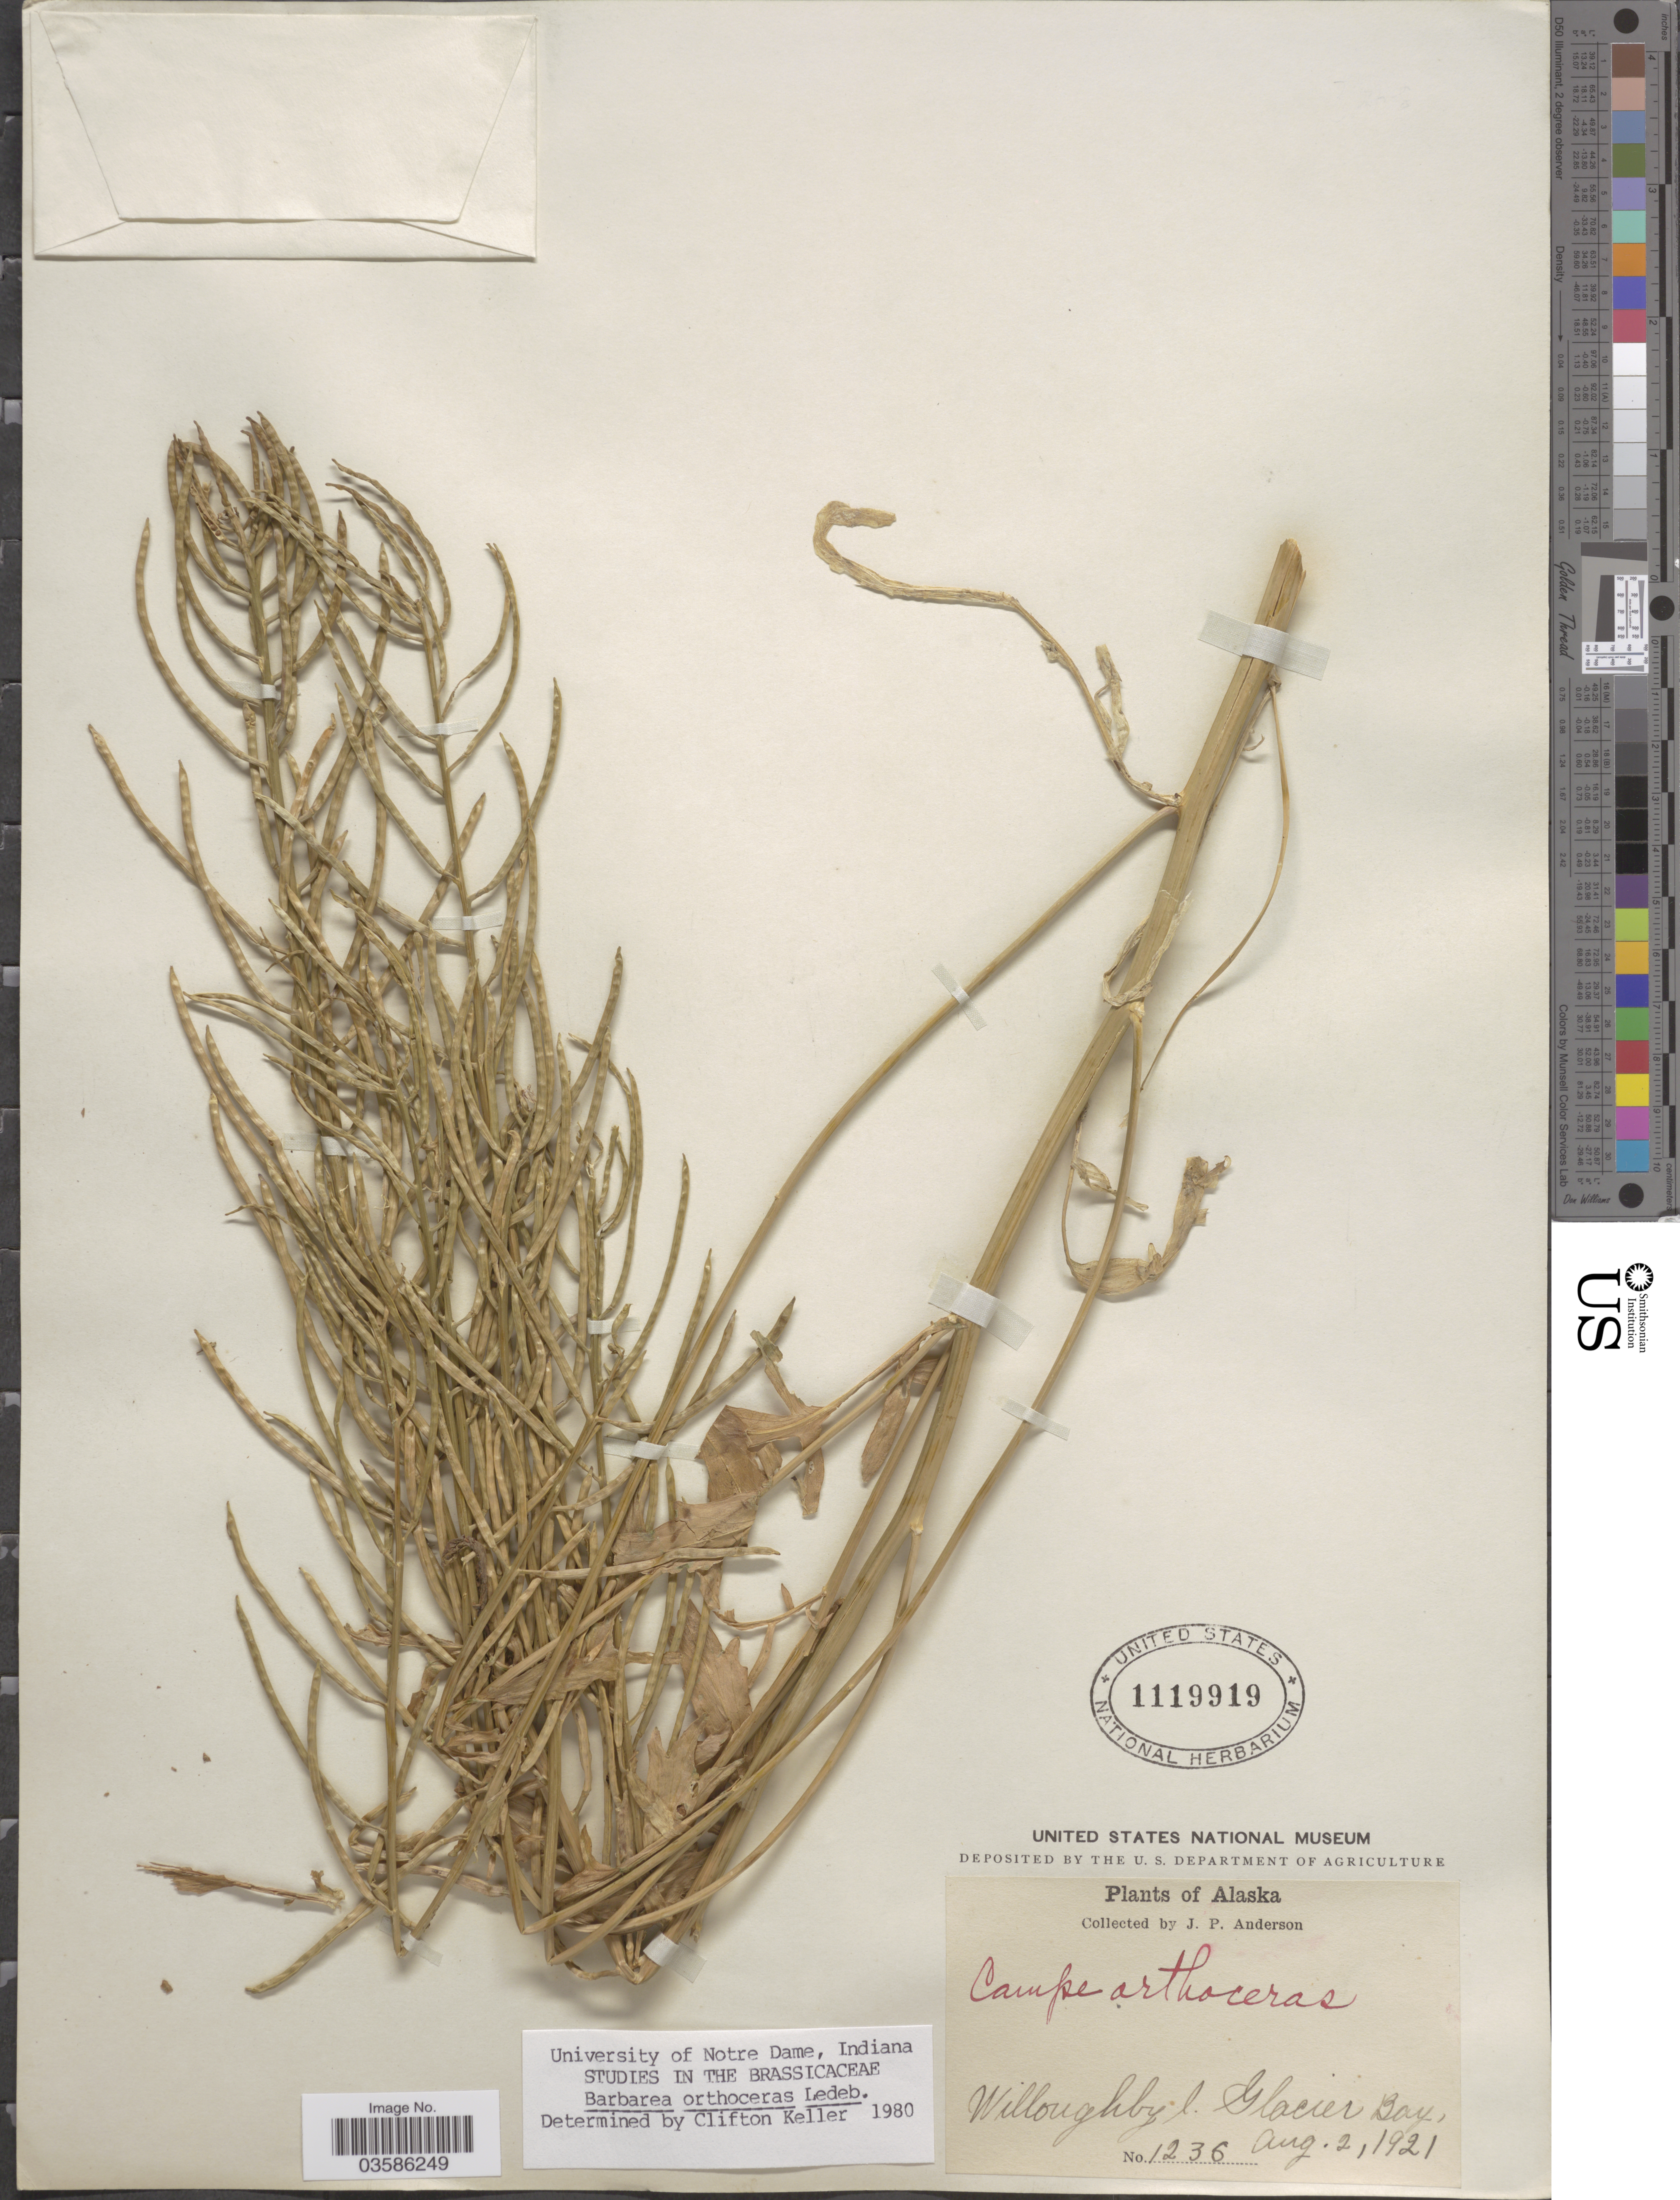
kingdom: Plantae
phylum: Tracheophyta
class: Magnoliopsida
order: Brassicales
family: Brassicaceae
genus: Barbarea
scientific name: Barbarea orthoceras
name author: Ledeb.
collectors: J. P. Anderson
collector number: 1236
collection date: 1921-08-02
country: United States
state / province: Alaska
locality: Willoughby I. Glacier Bay.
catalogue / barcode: US 1119919